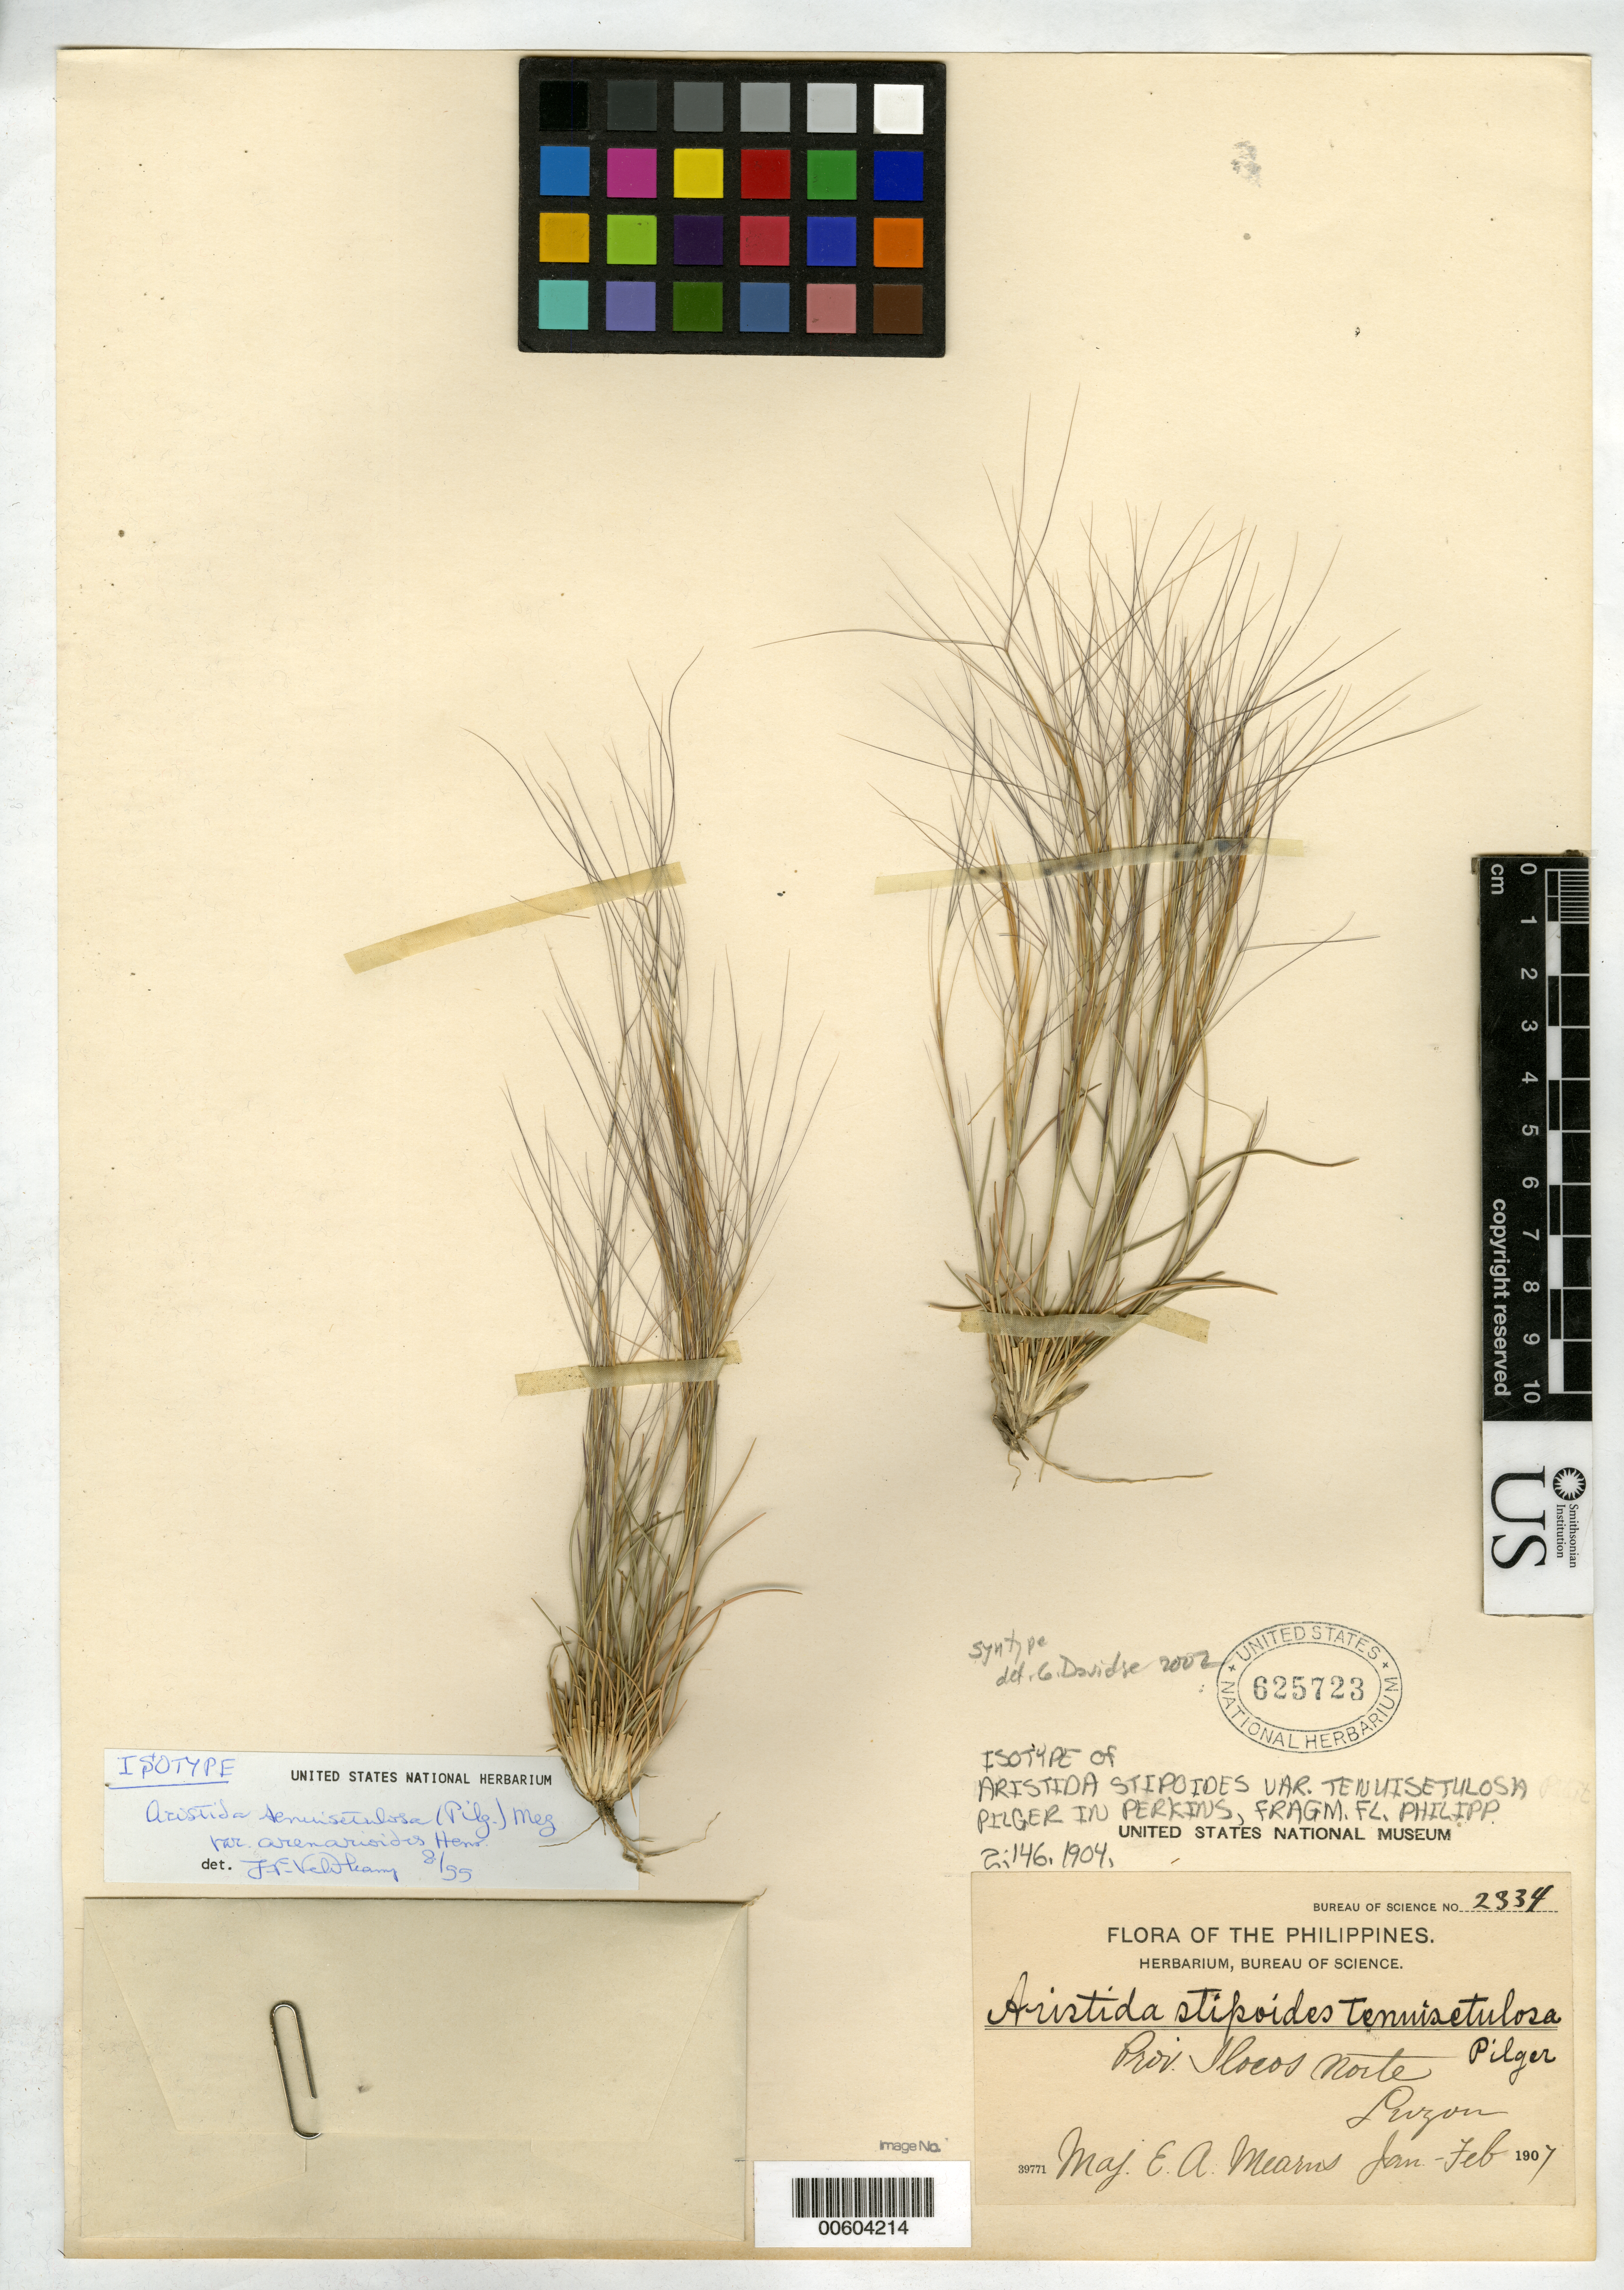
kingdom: Plantae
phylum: Tracheophyta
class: Liliopsida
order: Poales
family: Poaceae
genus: Aristida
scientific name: Aristida tenuisetulosa var. arenarioides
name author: Henr.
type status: Isotype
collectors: E. A. Mearns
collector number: Bur. Sci. 2334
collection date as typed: Jan 1907 to -- Feb 1907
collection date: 1907-01/1907-02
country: Philippines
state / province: Ilocos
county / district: Ilocos Norte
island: Luzon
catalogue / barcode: US 625723